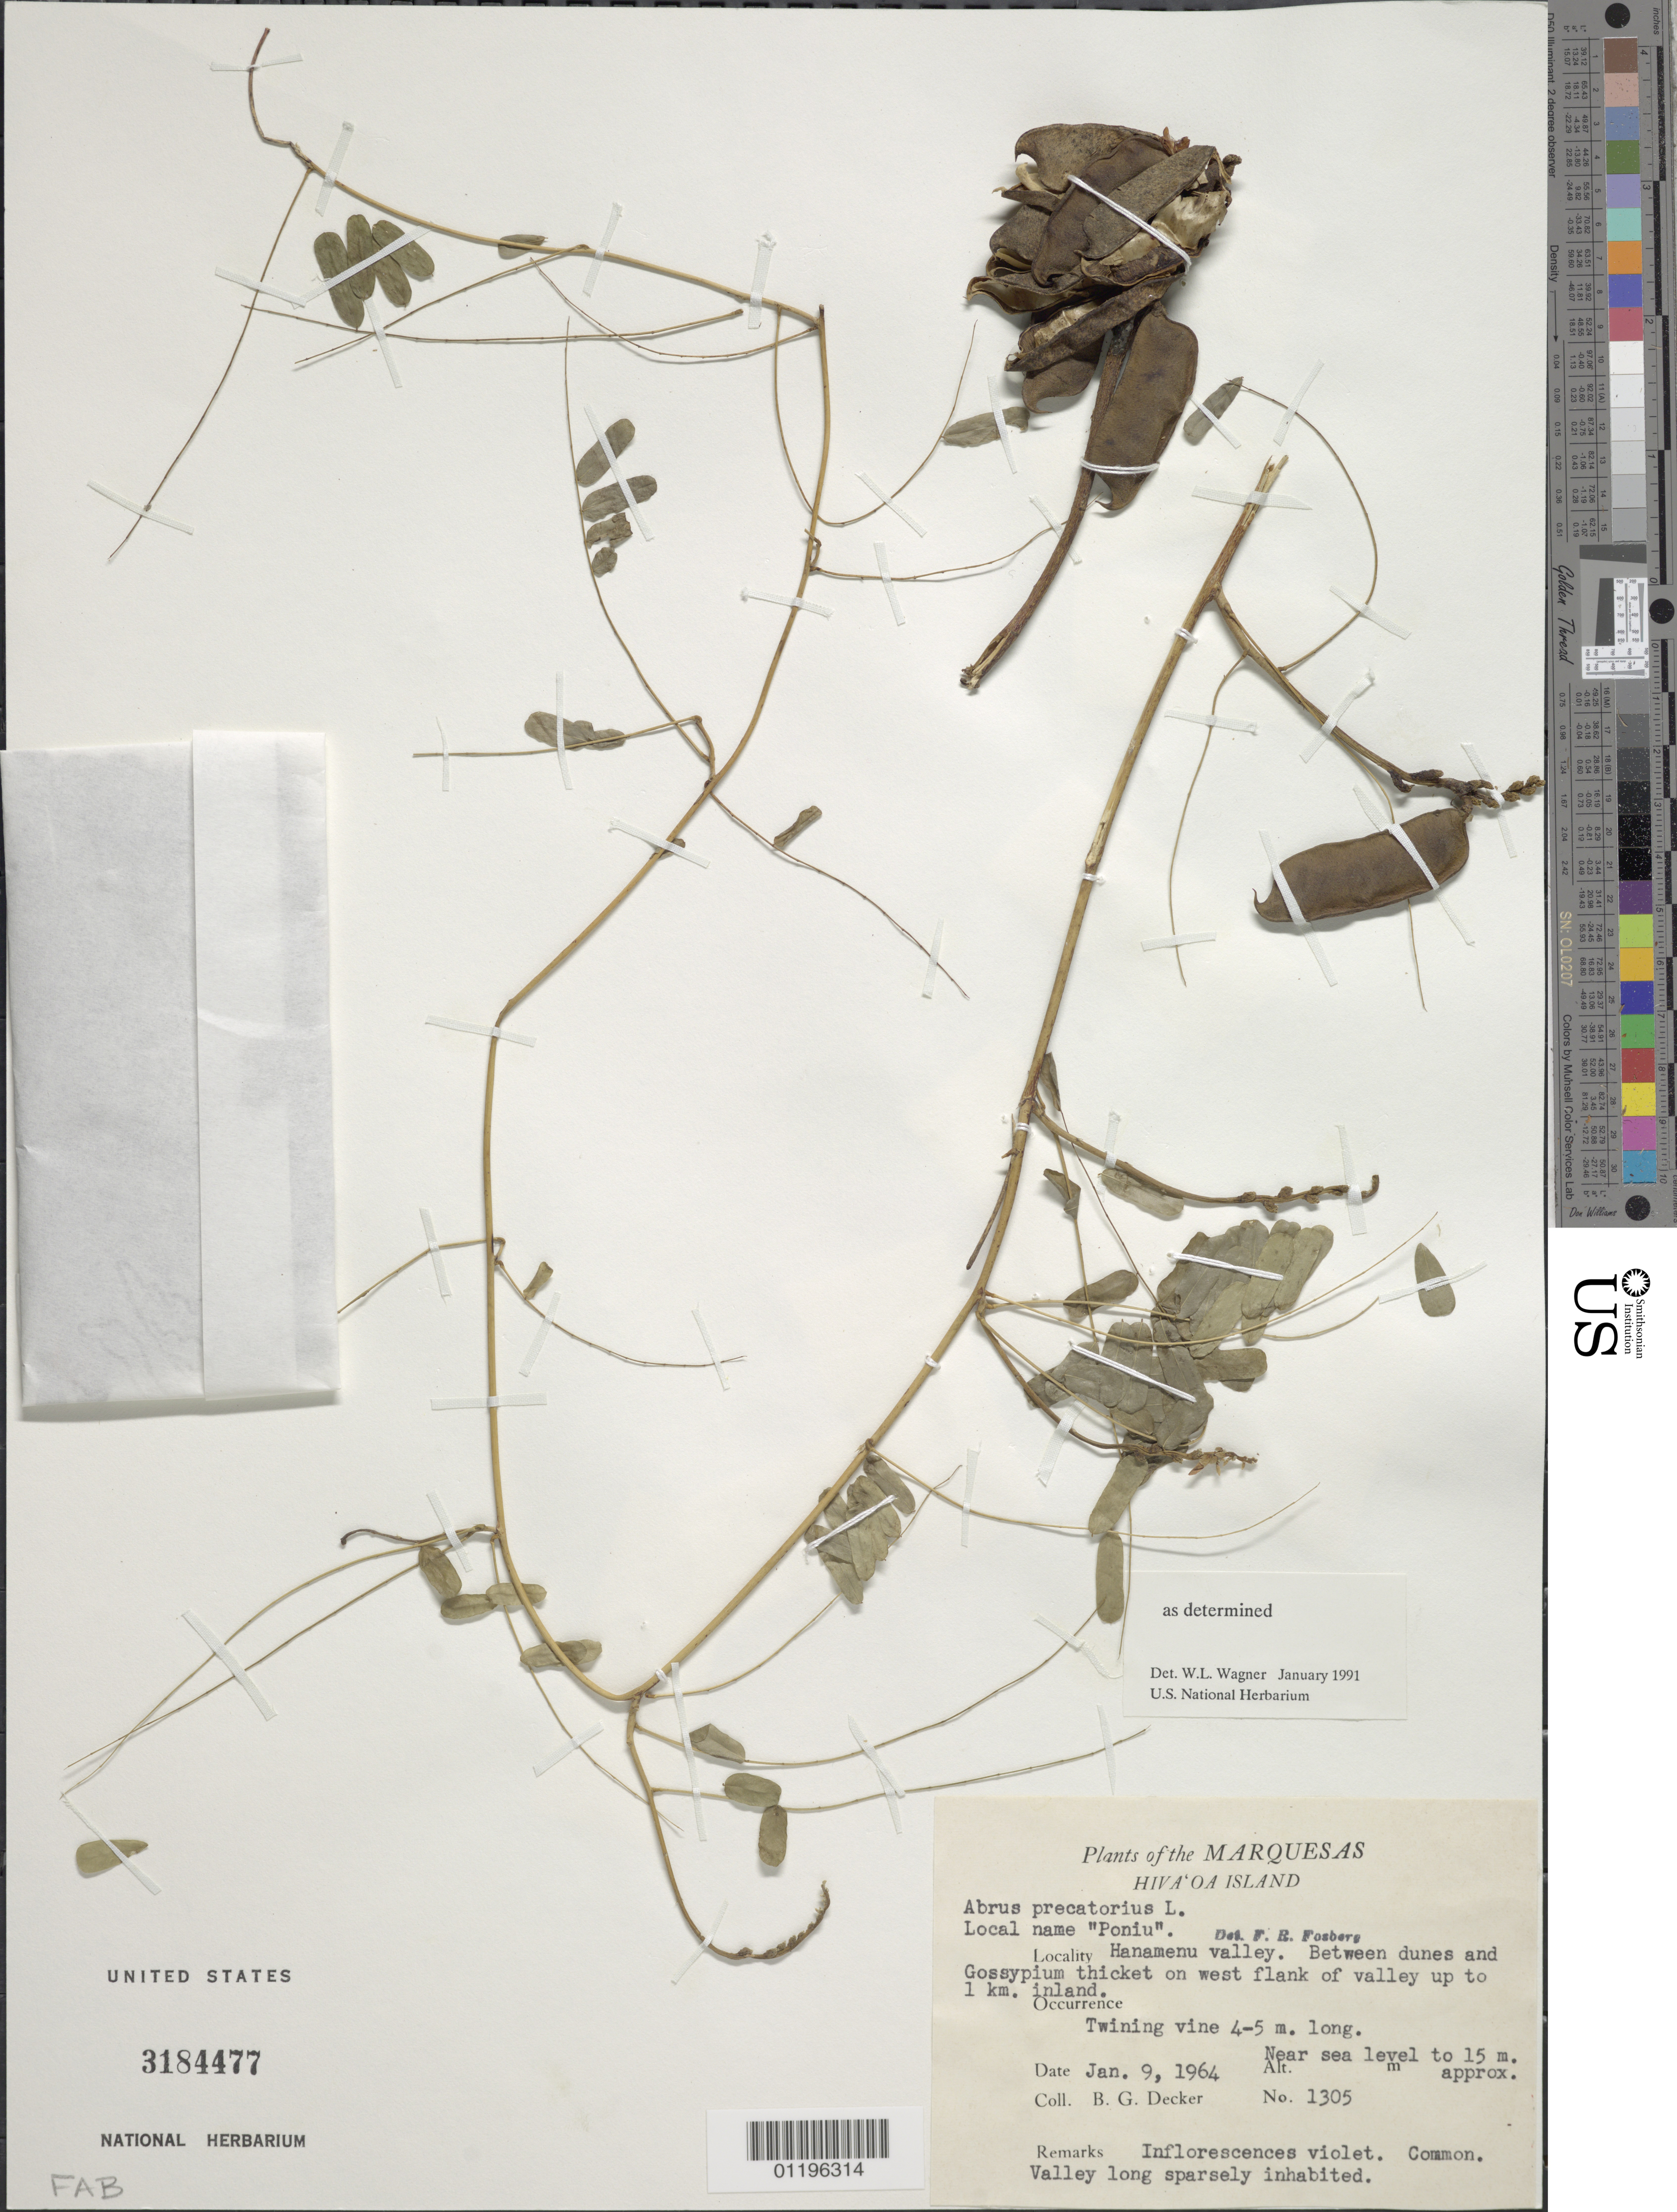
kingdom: Plantae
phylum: Tracheophyta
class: Magnoliopsida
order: Fabales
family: Fabaceae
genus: Abrus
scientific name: Abrus precatorius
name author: L.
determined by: Wagner, W. L., (BOT), Smithsonian Institution - National Museum of Natural History (UNITED STATES)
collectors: B. G. Decker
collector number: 1305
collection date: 1964-01-09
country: French Polynesia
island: Hiva Oa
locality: Hanamenu Valley, between dunes and Gossypium thicket on W flank of valley up to 1 km inland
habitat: Common. Valley long sparsely inhabited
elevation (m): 0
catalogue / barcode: US 3184477